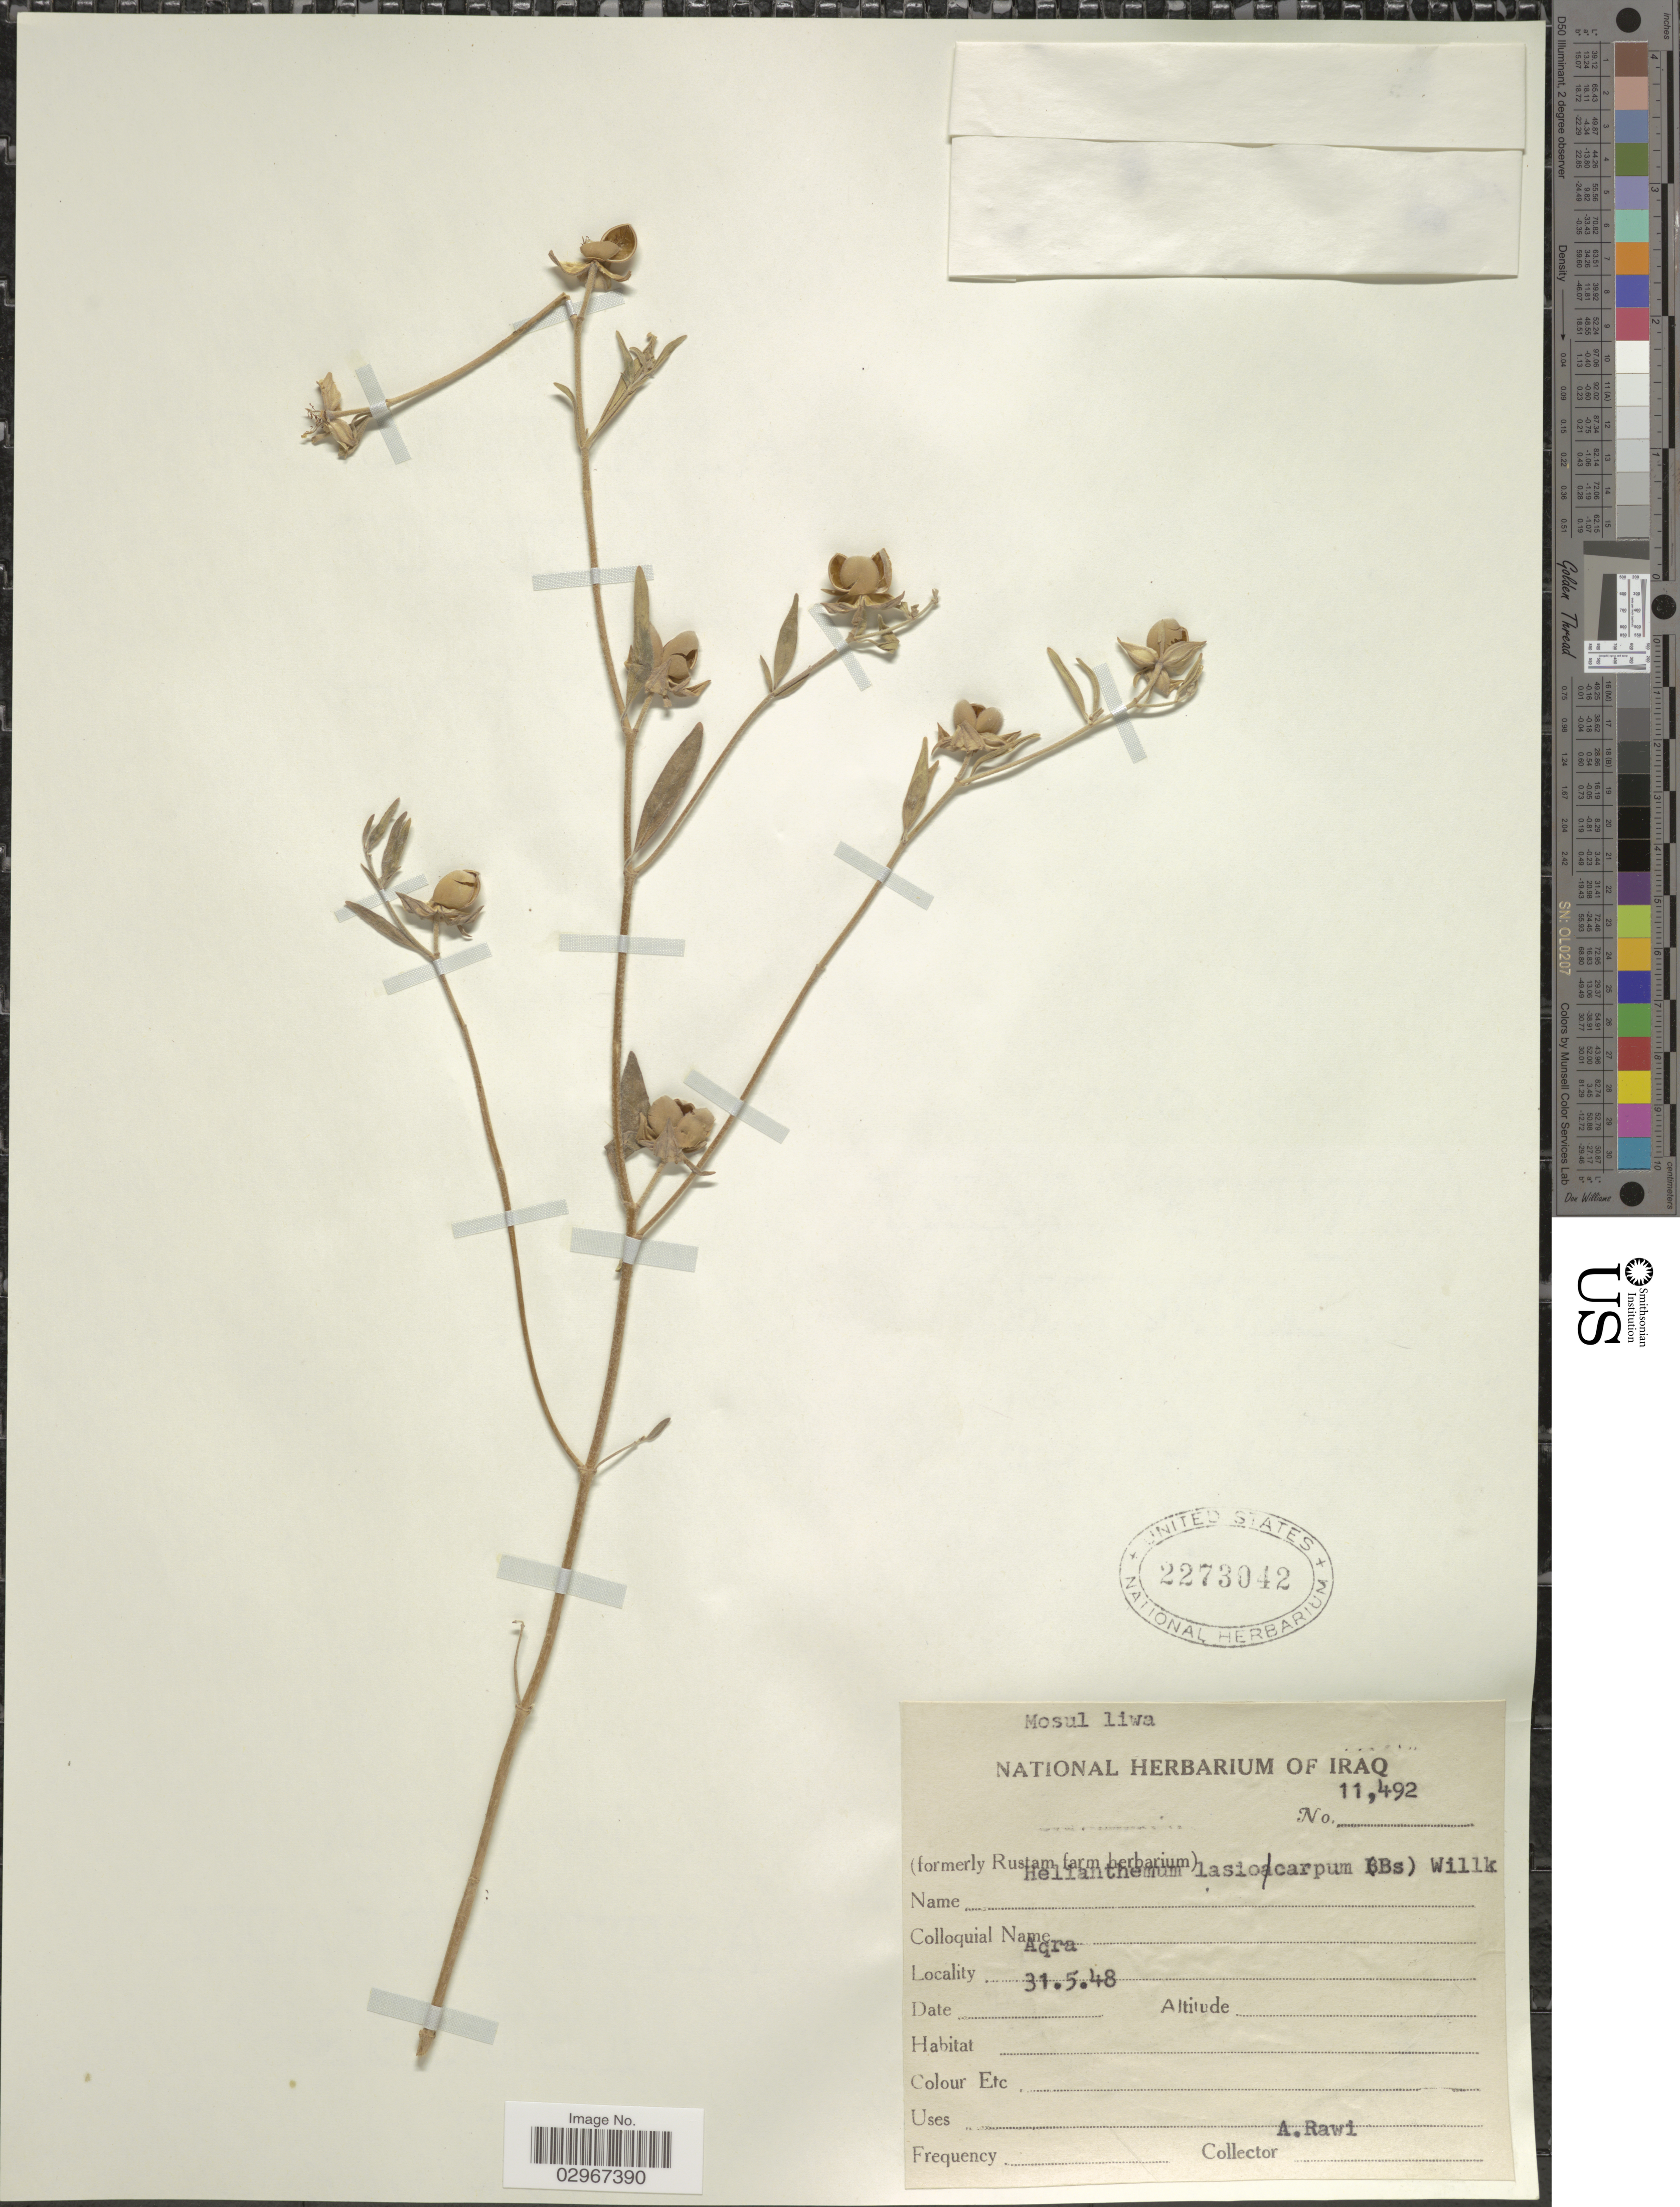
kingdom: Plantae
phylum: Tracheophyta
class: Magnoliopsida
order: Malvales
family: Cistaceae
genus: Helianthemum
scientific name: Helianthemum lasiocarpum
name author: Desf. ex Willk.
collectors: A. Rawi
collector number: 11492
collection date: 1948-05-31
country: Iraq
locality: Mosul liwa.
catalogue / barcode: US 2273042